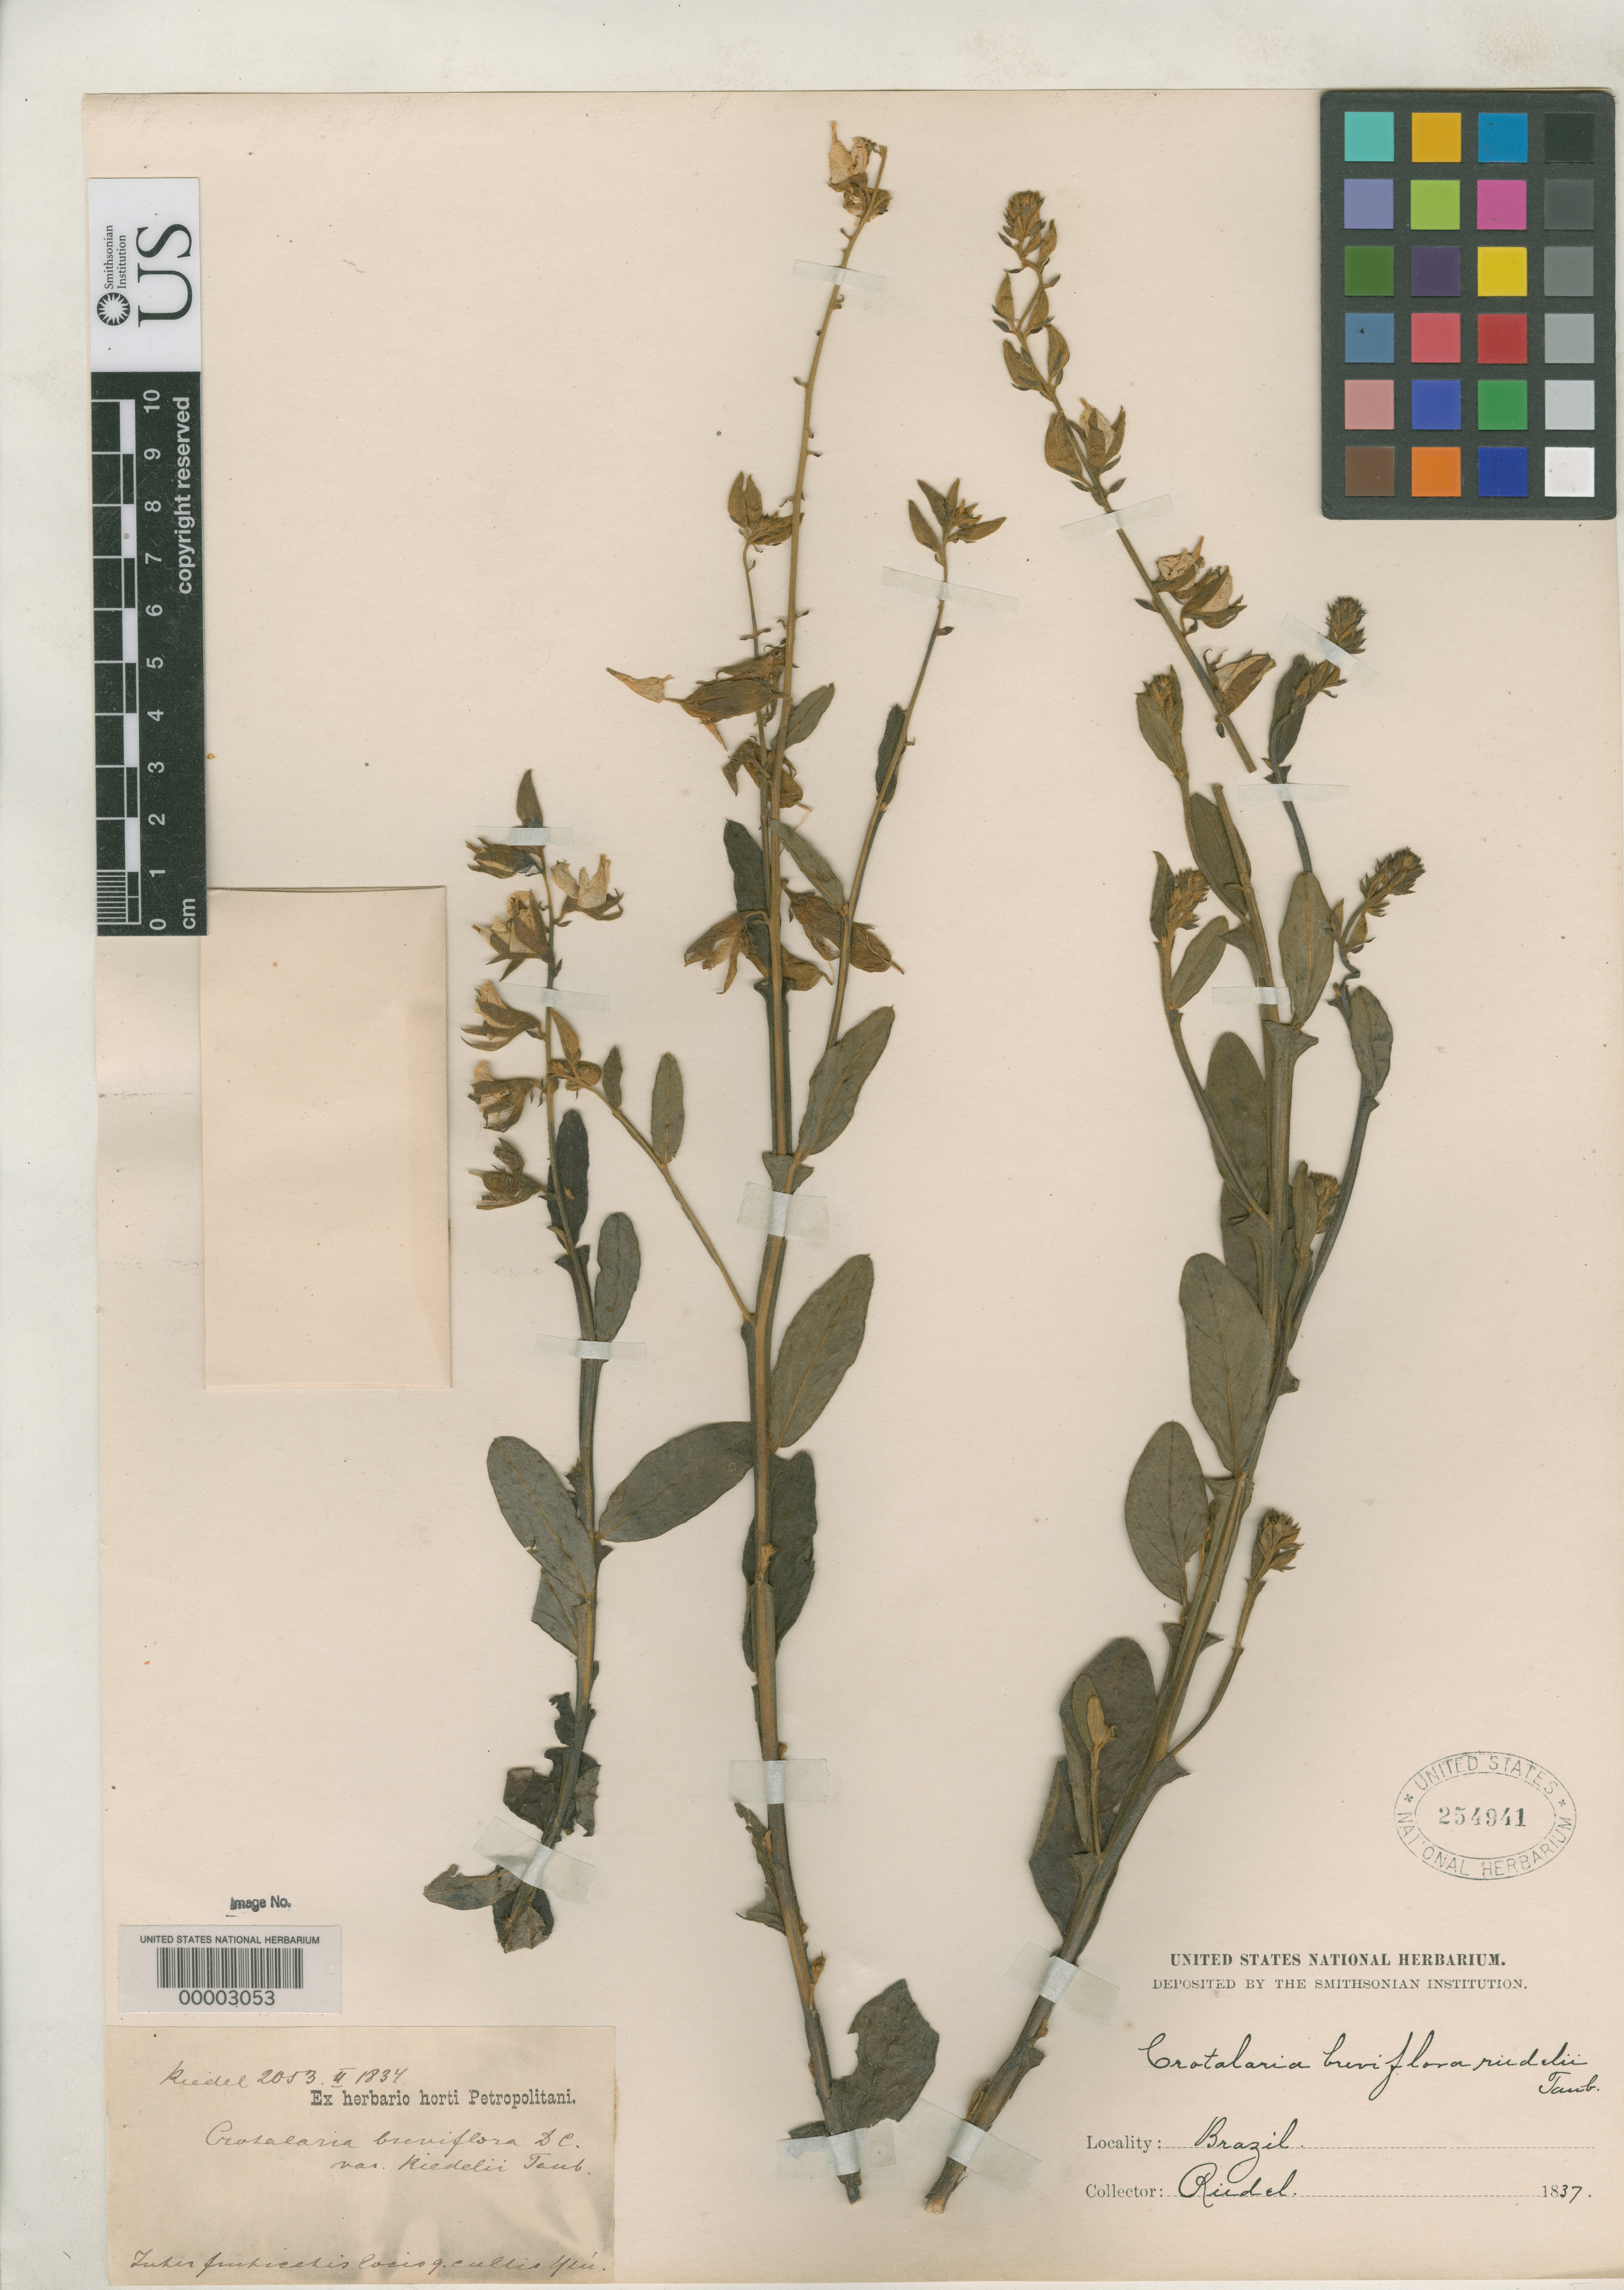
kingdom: Plantae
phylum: Tracheophyta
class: Magnoliopsida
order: Fabales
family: Fabaceae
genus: Crotalaria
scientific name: Crotalaria breviflora var. riedelii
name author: Taub.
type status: Isotype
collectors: L. Riedel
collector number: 2053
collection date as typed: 1834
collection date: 1834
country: Brazil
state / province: Minas Gerais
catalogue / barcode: US 254941